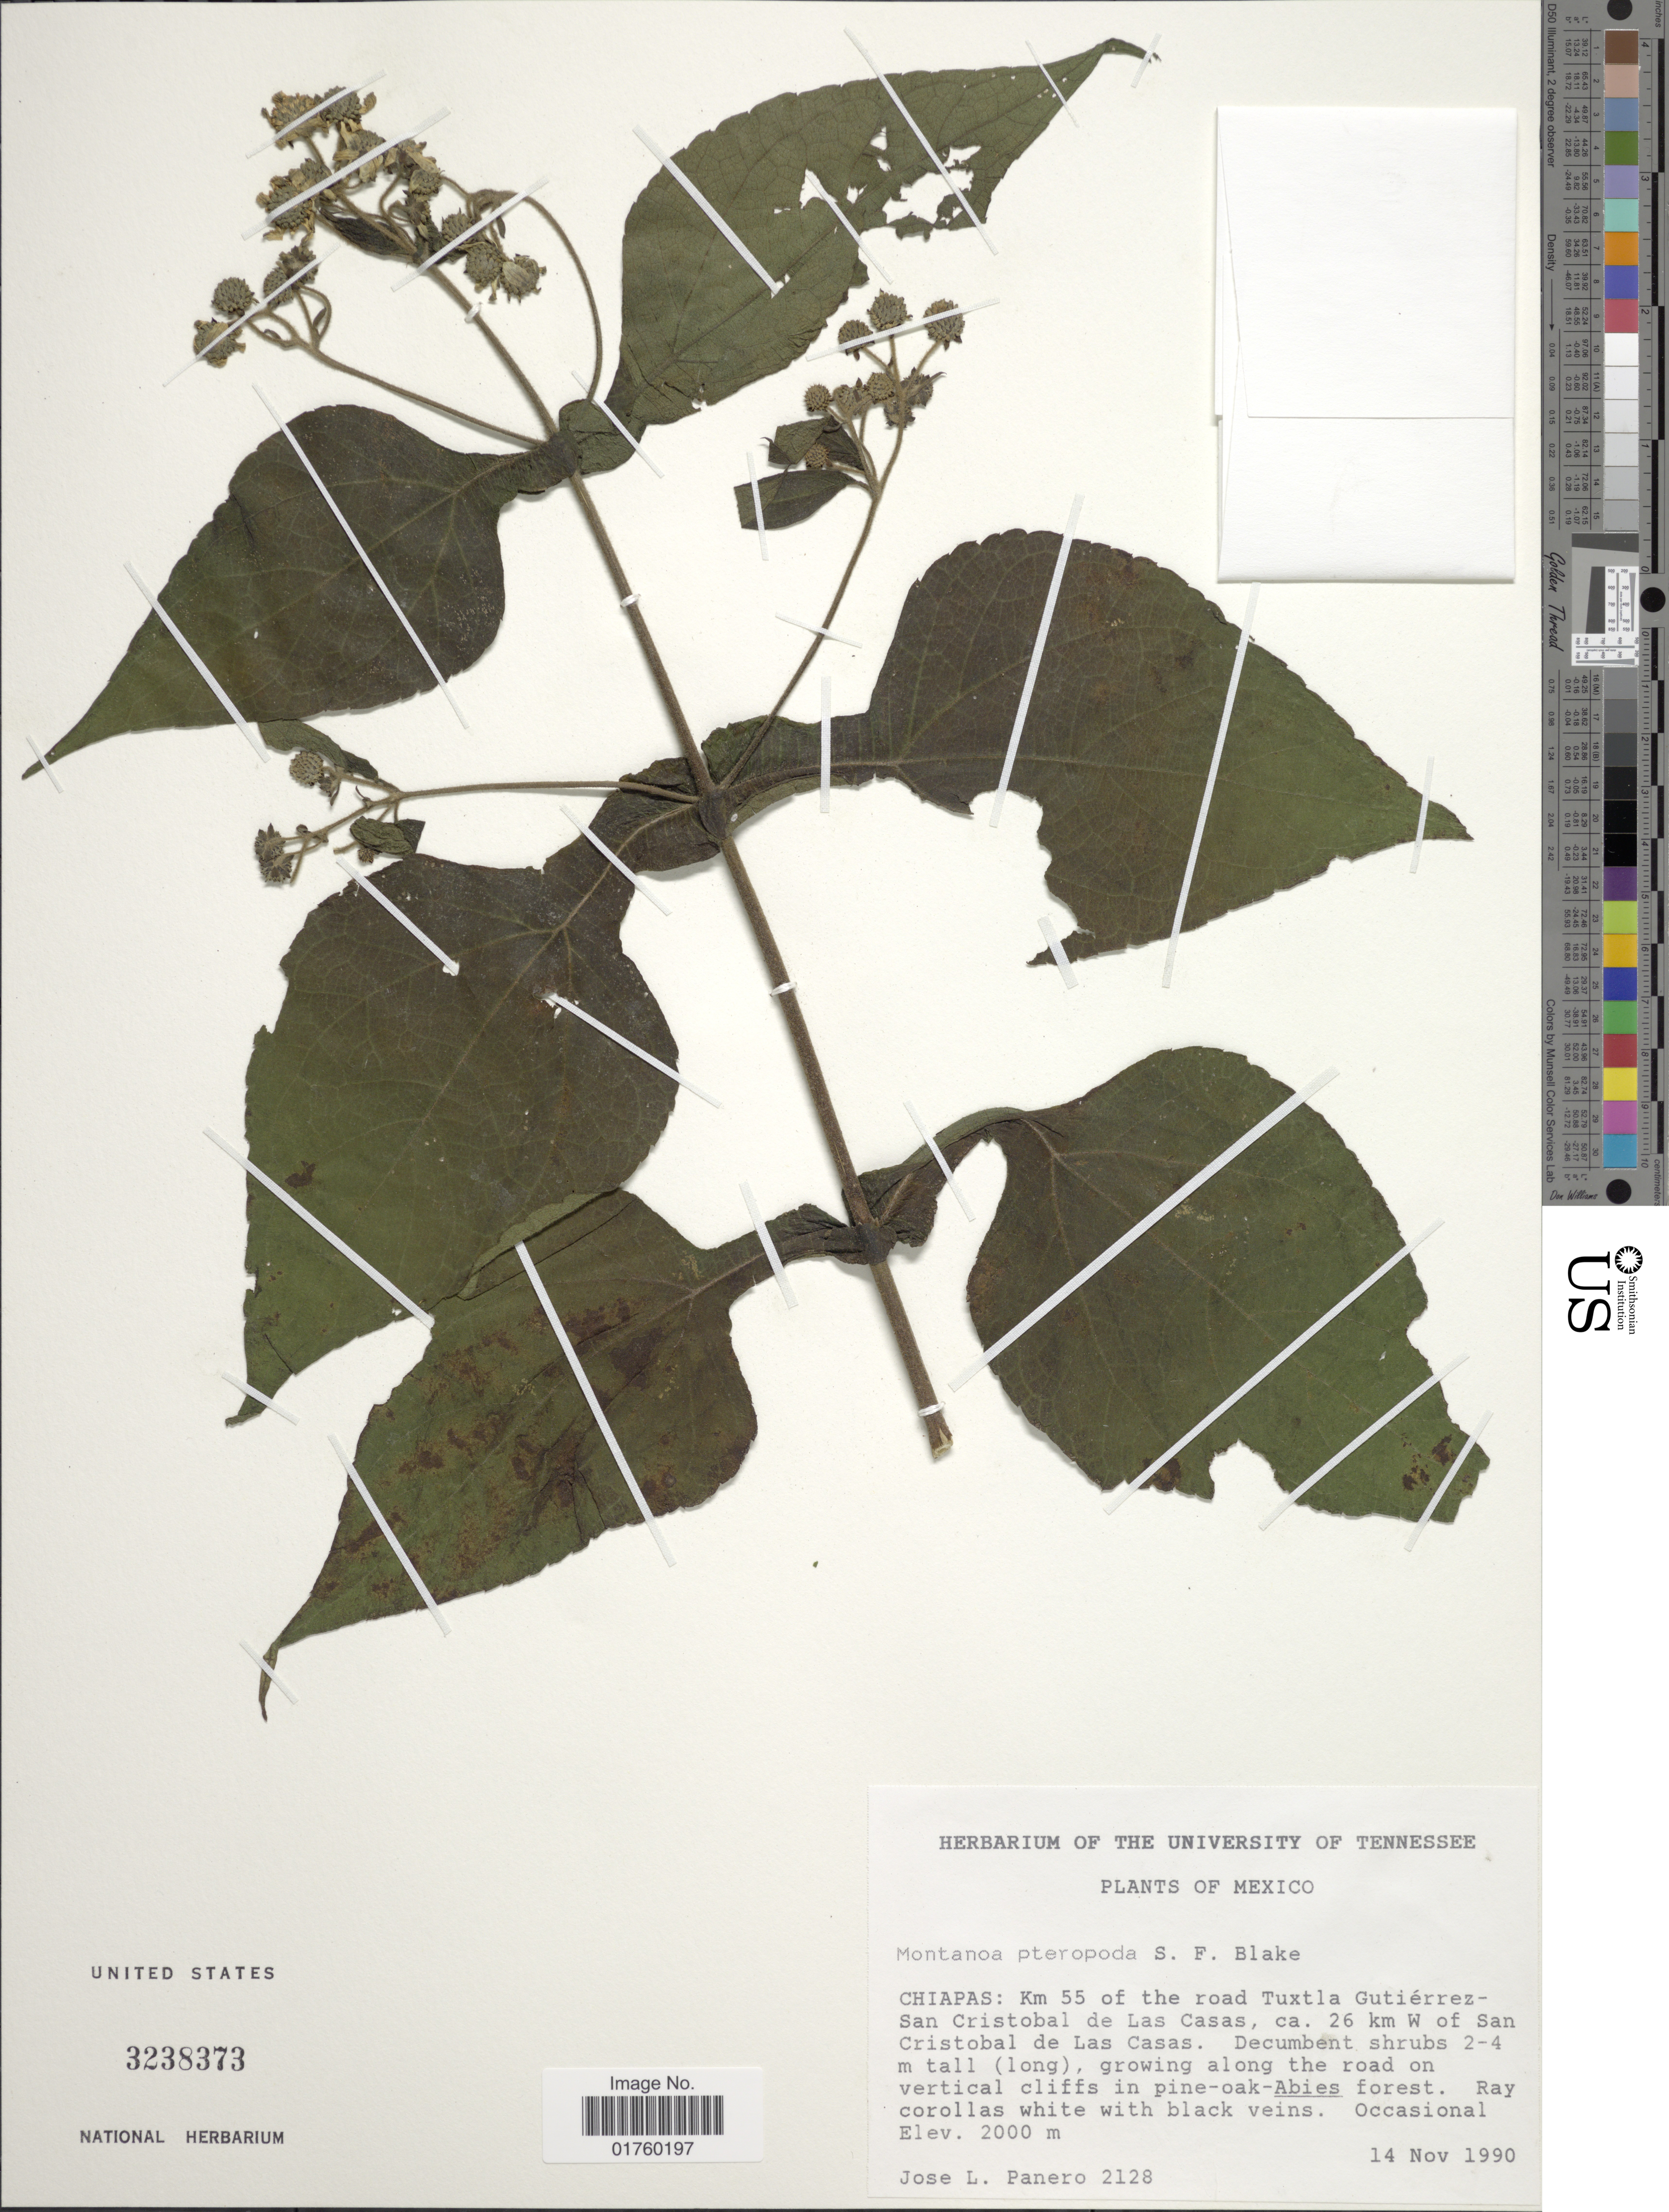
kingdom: Plantae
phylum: Tracheophyta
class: Magnoliopsida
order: Asterales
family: Asteraceae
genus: Montanoa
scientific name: Montanoa pteropoda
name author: S.F. Blake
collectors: J. L. Panero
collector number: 2128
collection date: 1990-11-14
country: Mexico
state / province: Chiapas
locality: Km 55 of the road Tuxtla Gutierrez-San Cristobal de Las Casas, ca. 26 km W of San Cristobal de Las Casas.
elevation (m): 2000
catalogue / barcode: US 3238373